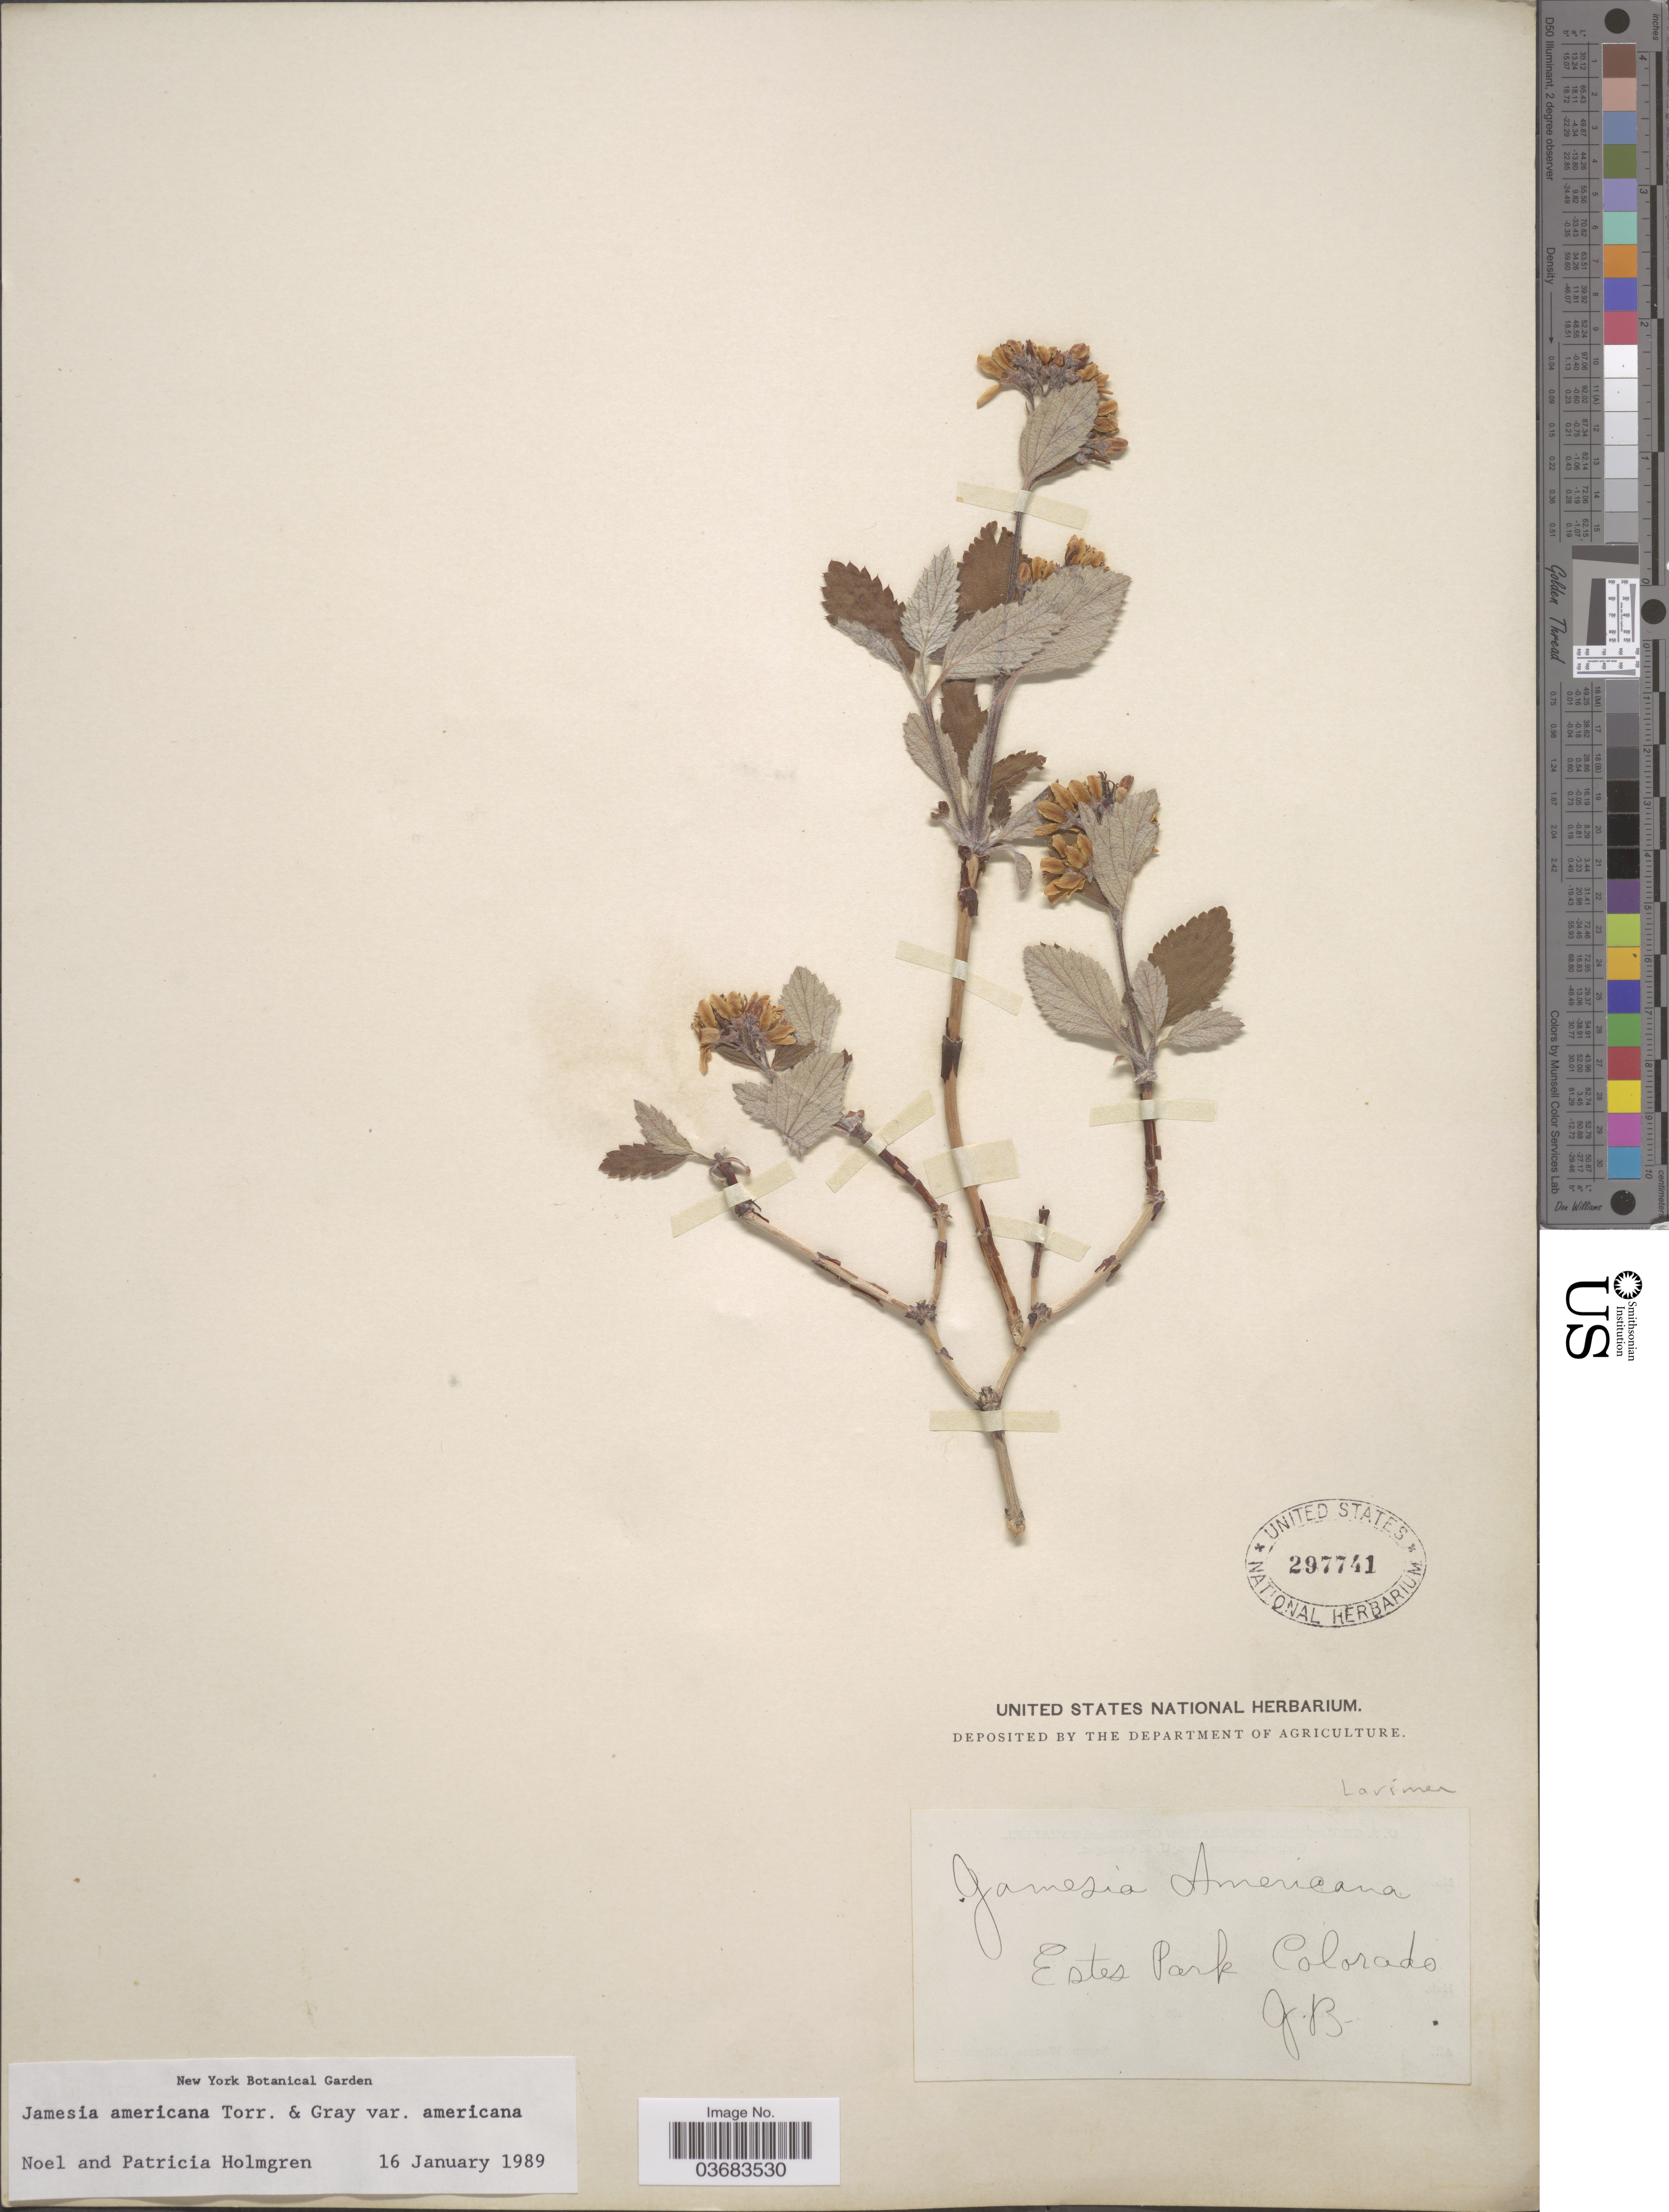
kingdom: Plantae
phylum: Tracheophyta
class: Magnoliopsida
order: Cornales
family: Hydrangeaceae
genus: Edwinia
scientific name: Edwinia americana var. americana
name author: (Torr. & A. Gray) A. Heller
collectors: J. B.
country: United States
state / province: Colorado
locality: Larimer. Estes Park.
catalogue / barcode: US 297741